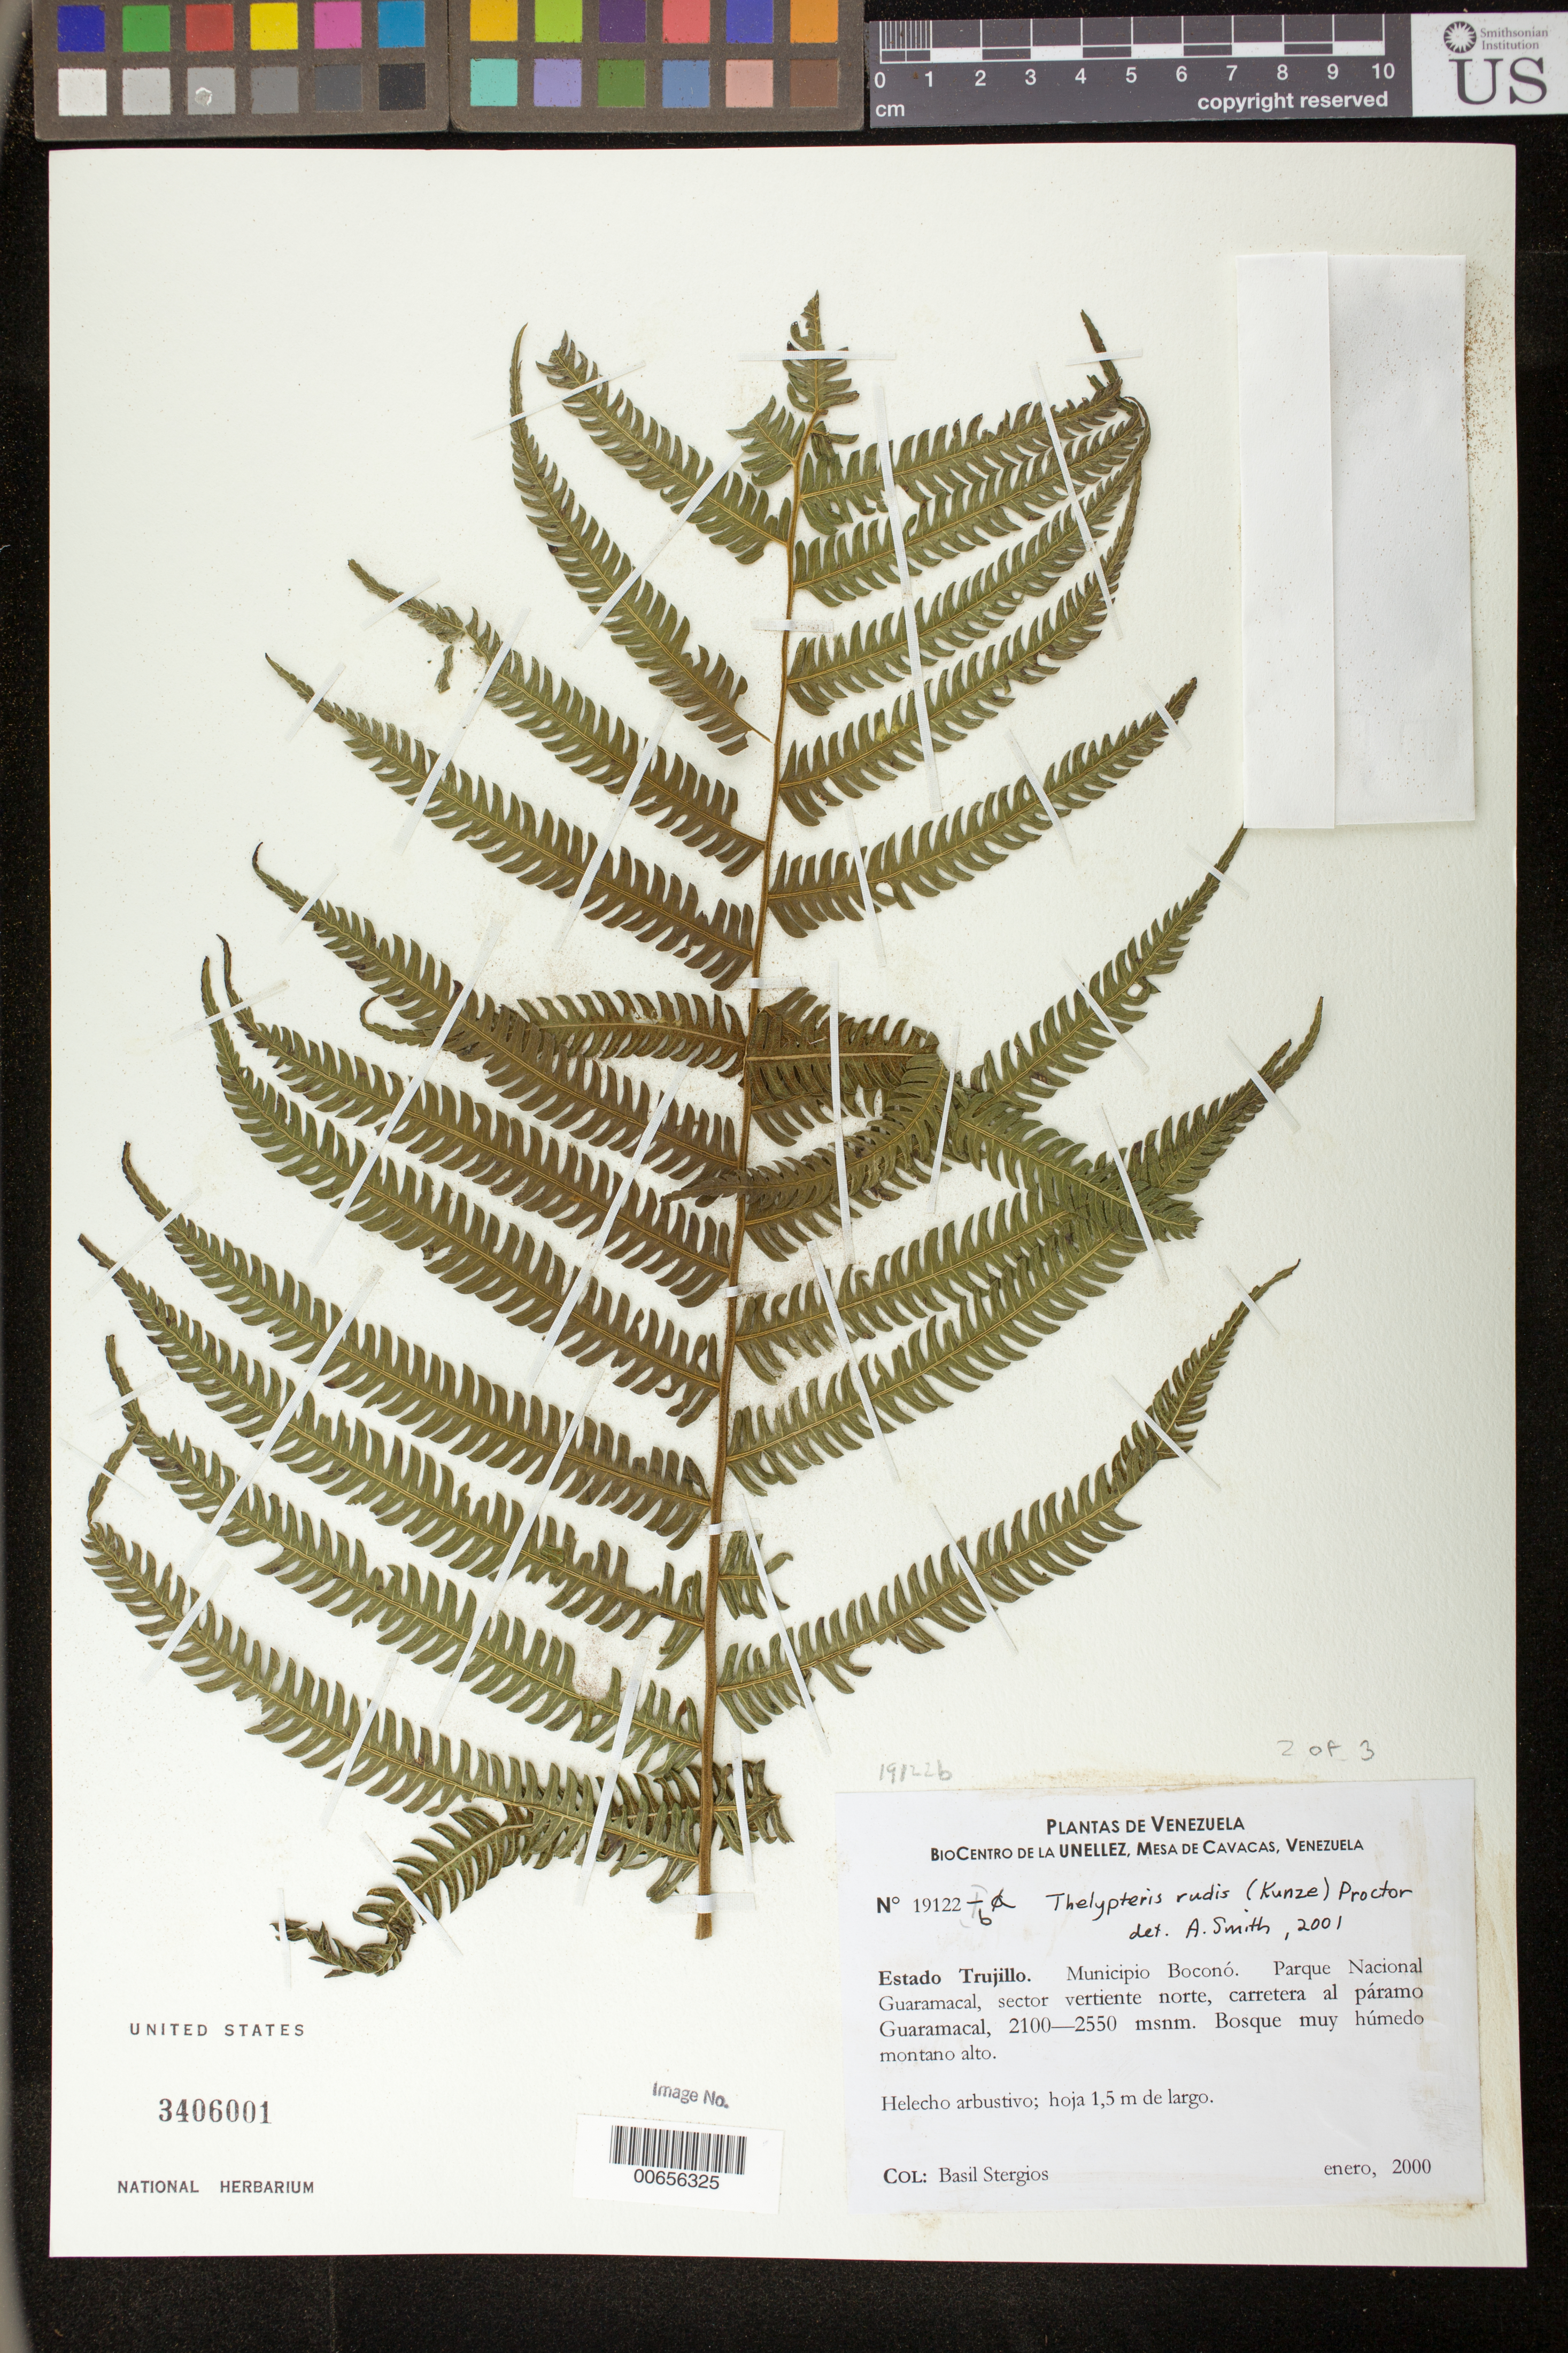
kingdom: Plantae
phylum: Tracheophyta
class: Polypodiopsida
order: Polypodiales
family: Thelypteridaceae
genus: Thelypteris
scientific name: Thelypteris rudis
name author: (Kuntze) Proctor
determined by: Smith, Alan R., (UC)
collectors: B. G. Stergios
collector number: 19122B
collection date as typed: Jan 2000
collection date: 2000-01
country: Venezuela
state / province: Trujillo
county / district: Boconó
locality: Parque Nacional Guaramacal, vertiente N, carretera al páramo Guaramacal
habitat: Bosque muy húmedo montano alto.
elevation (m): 2100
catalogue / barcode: US 3406001